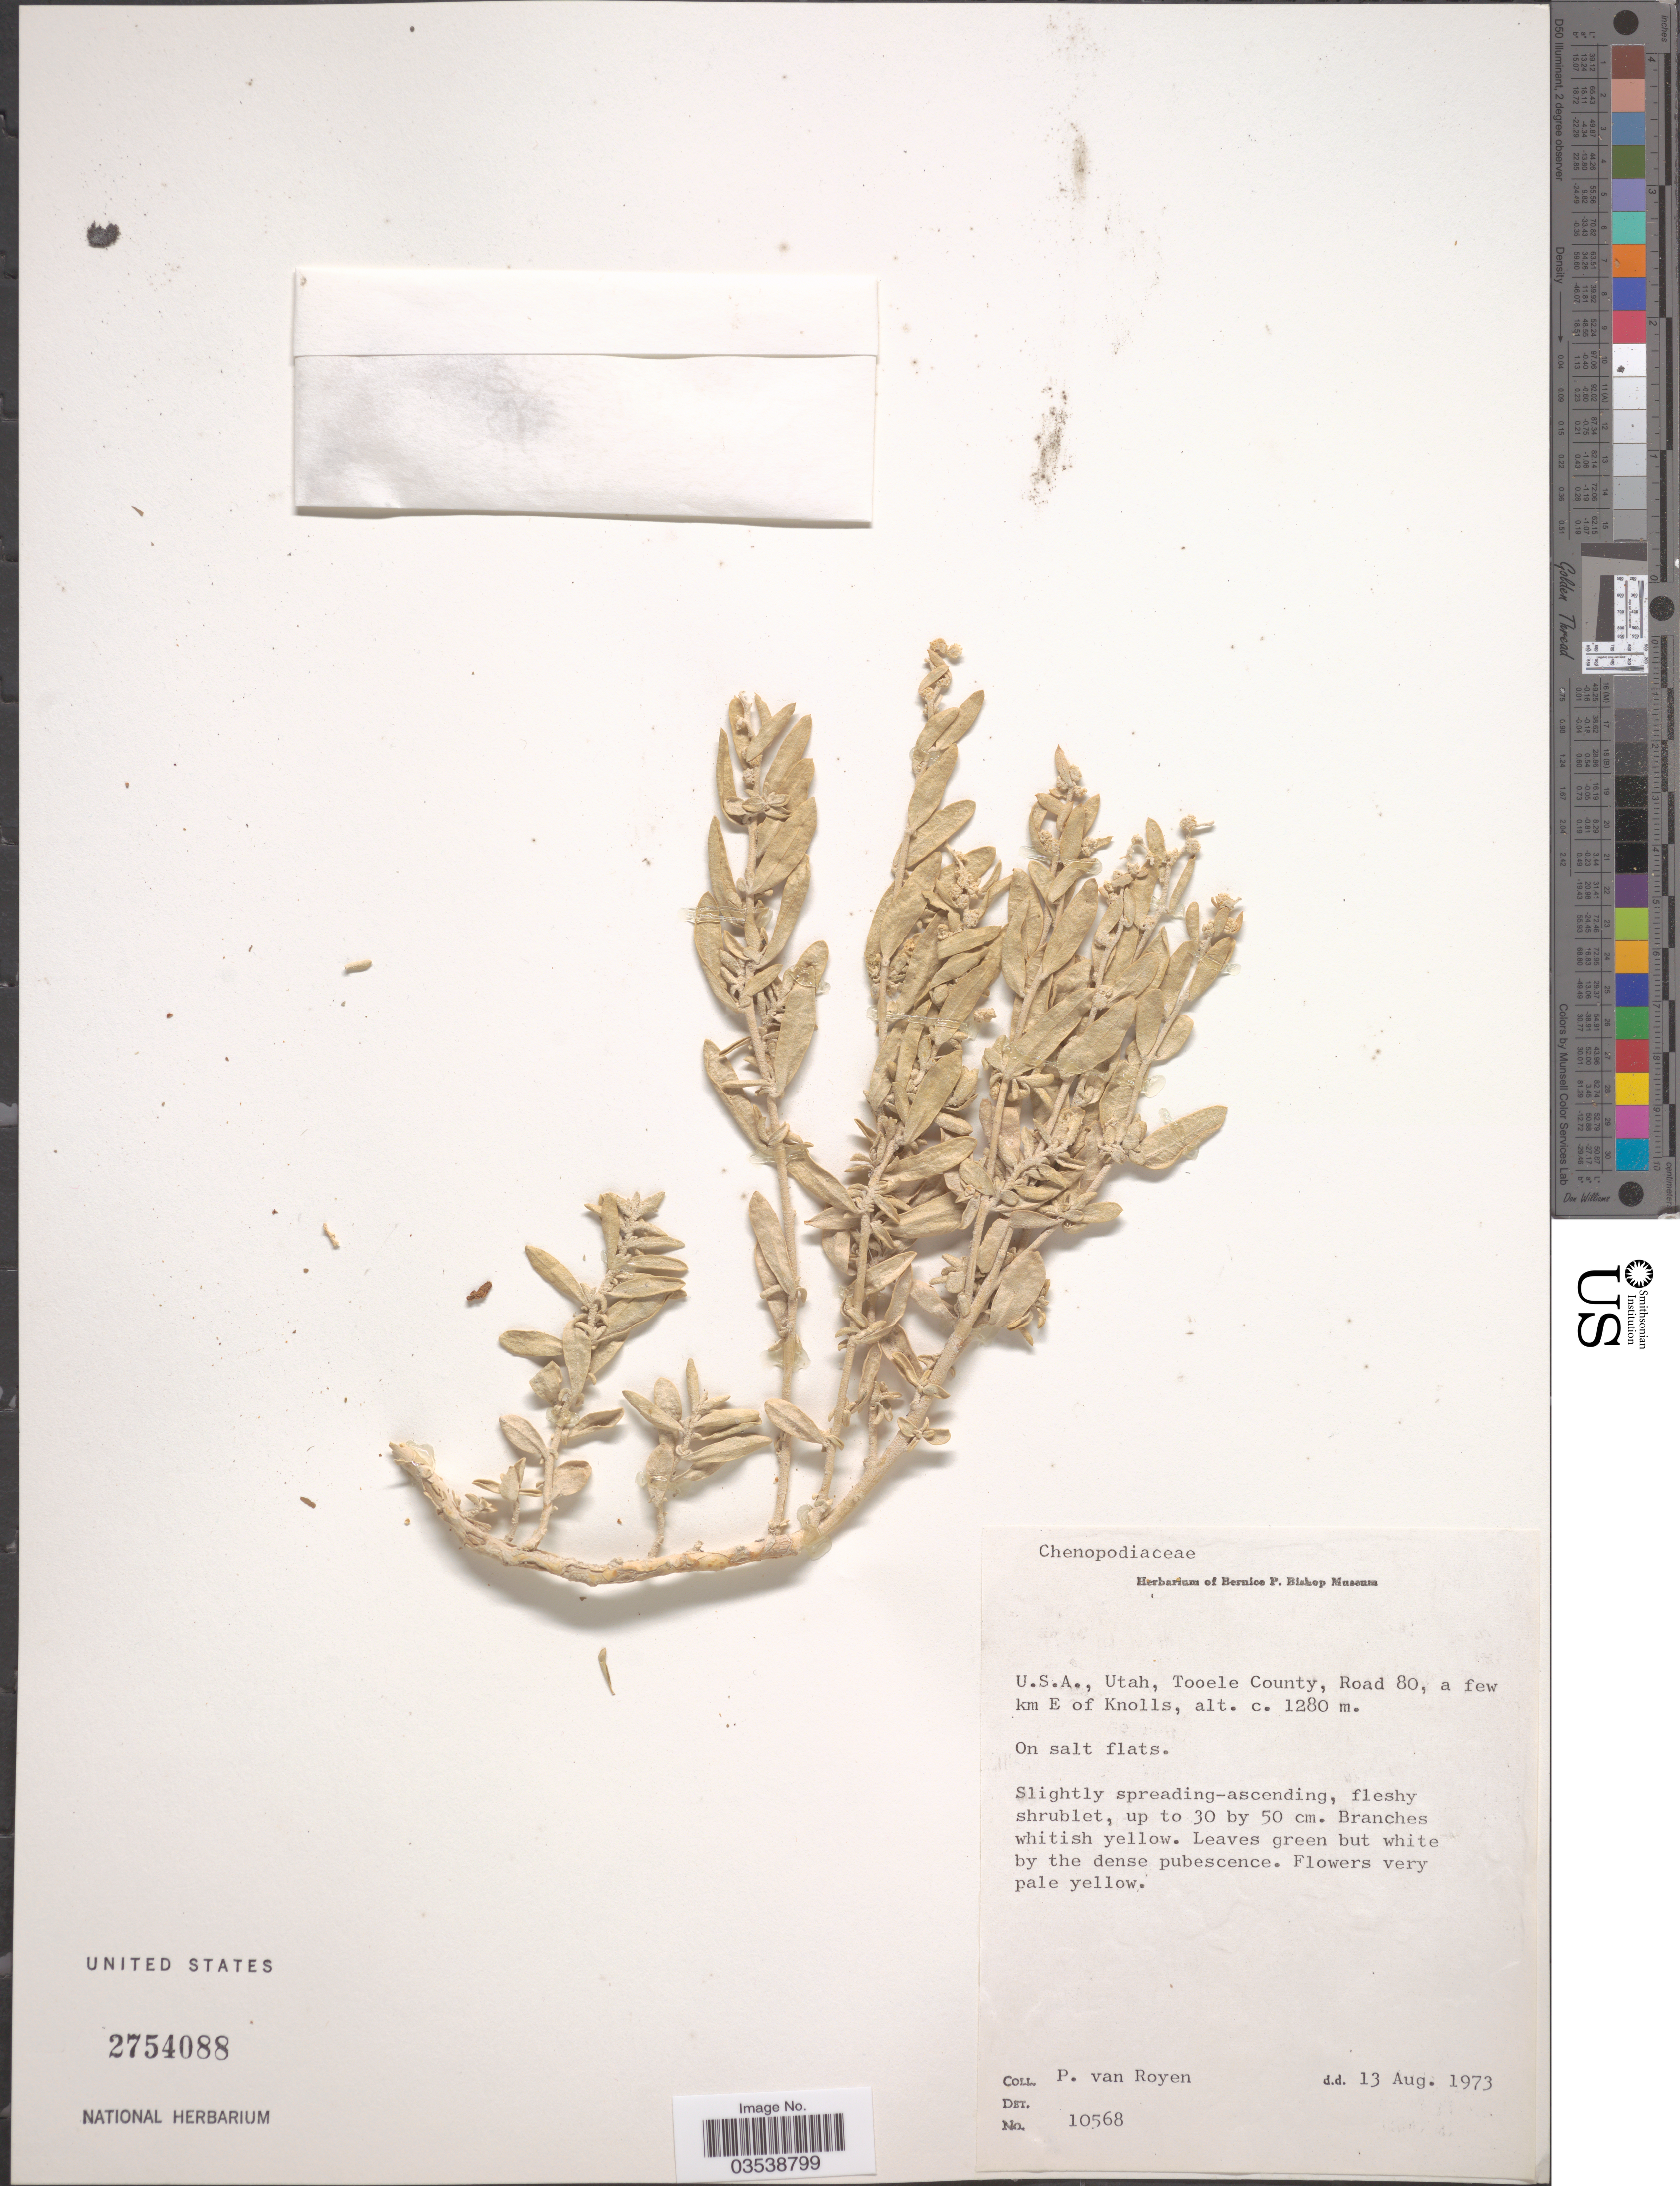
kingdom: Plantae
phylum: Tracheophyta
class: Magnoliopsida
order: Caryophyllales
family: Amaranthaceae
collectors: P. van Royen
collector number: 10568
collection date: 1973-08-13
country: United States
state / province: Utah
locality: U. S. A. Tooele County, Road 80, a few km E of Knolls.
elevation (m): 1280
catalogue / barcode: US 2754088